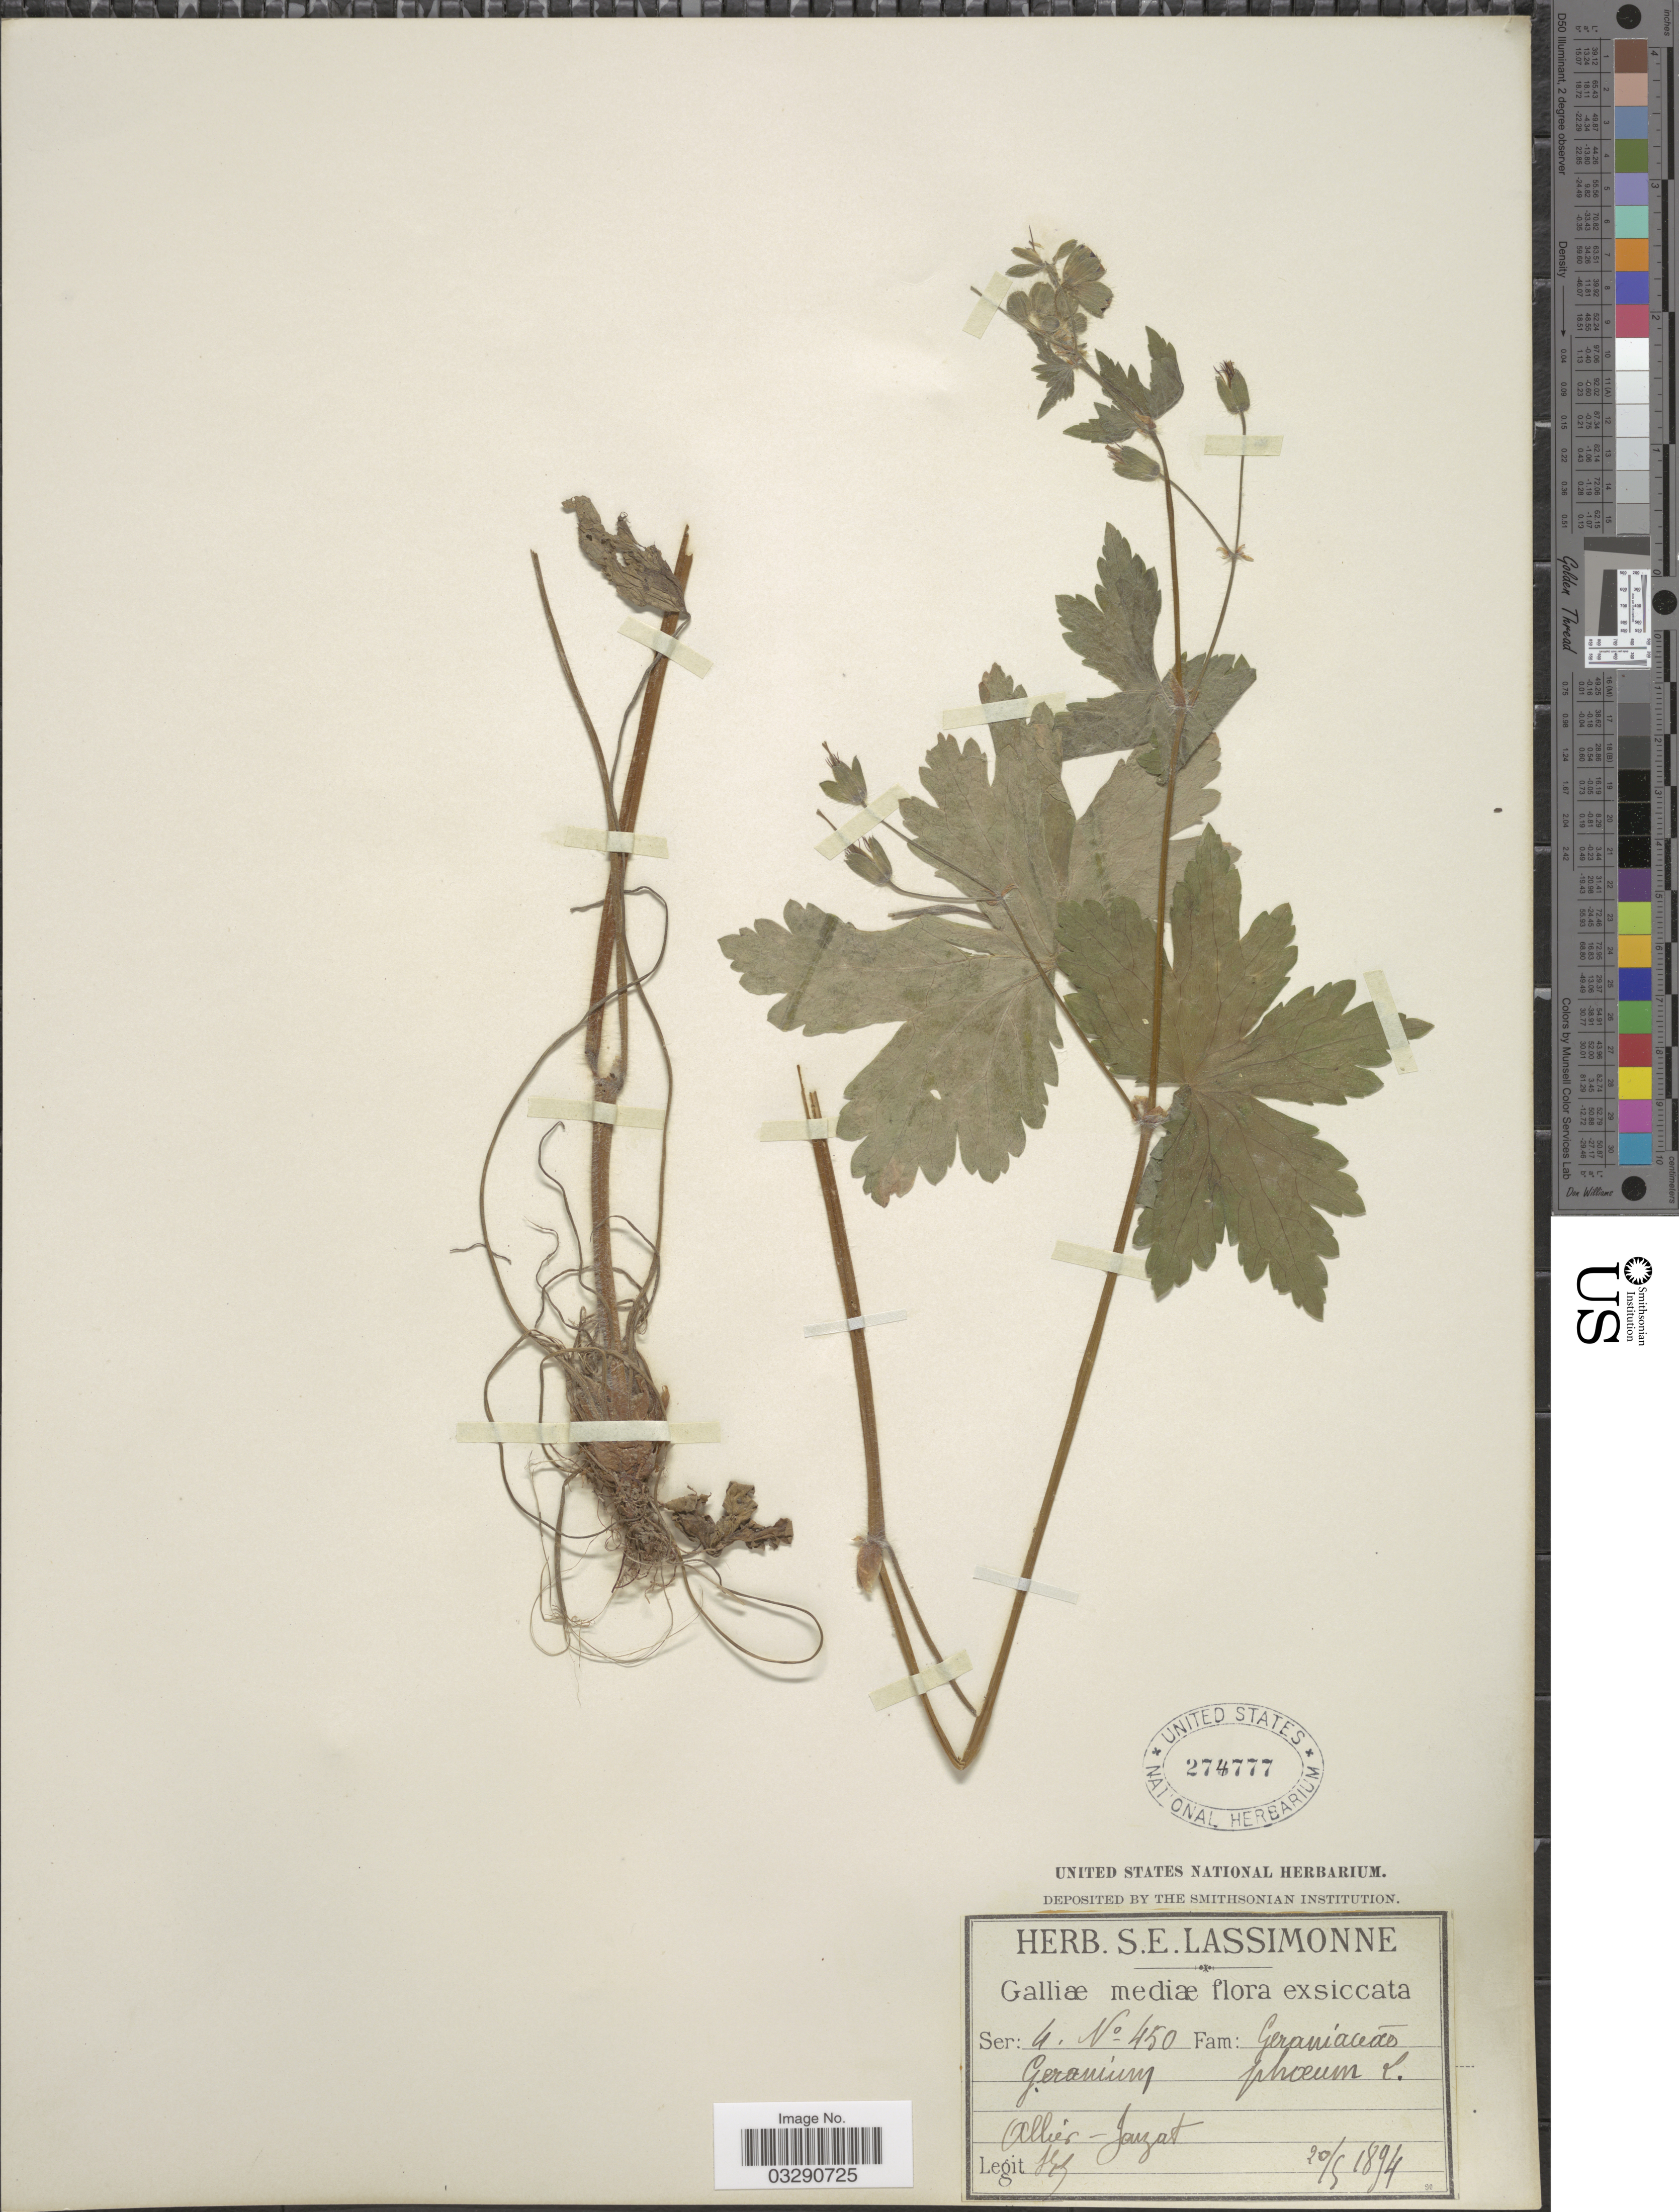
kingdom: Plantae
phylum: Tracheophyta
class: Magnoliopsida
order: Geraniales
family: Geraniaceae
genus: Geranium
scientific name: Geranium phaeum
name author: L.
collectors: S. Lassimonne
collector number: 450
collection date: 1894-05-20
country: France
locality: Galliæ mediæ. Allier - Janzat.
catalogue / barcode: US 274777